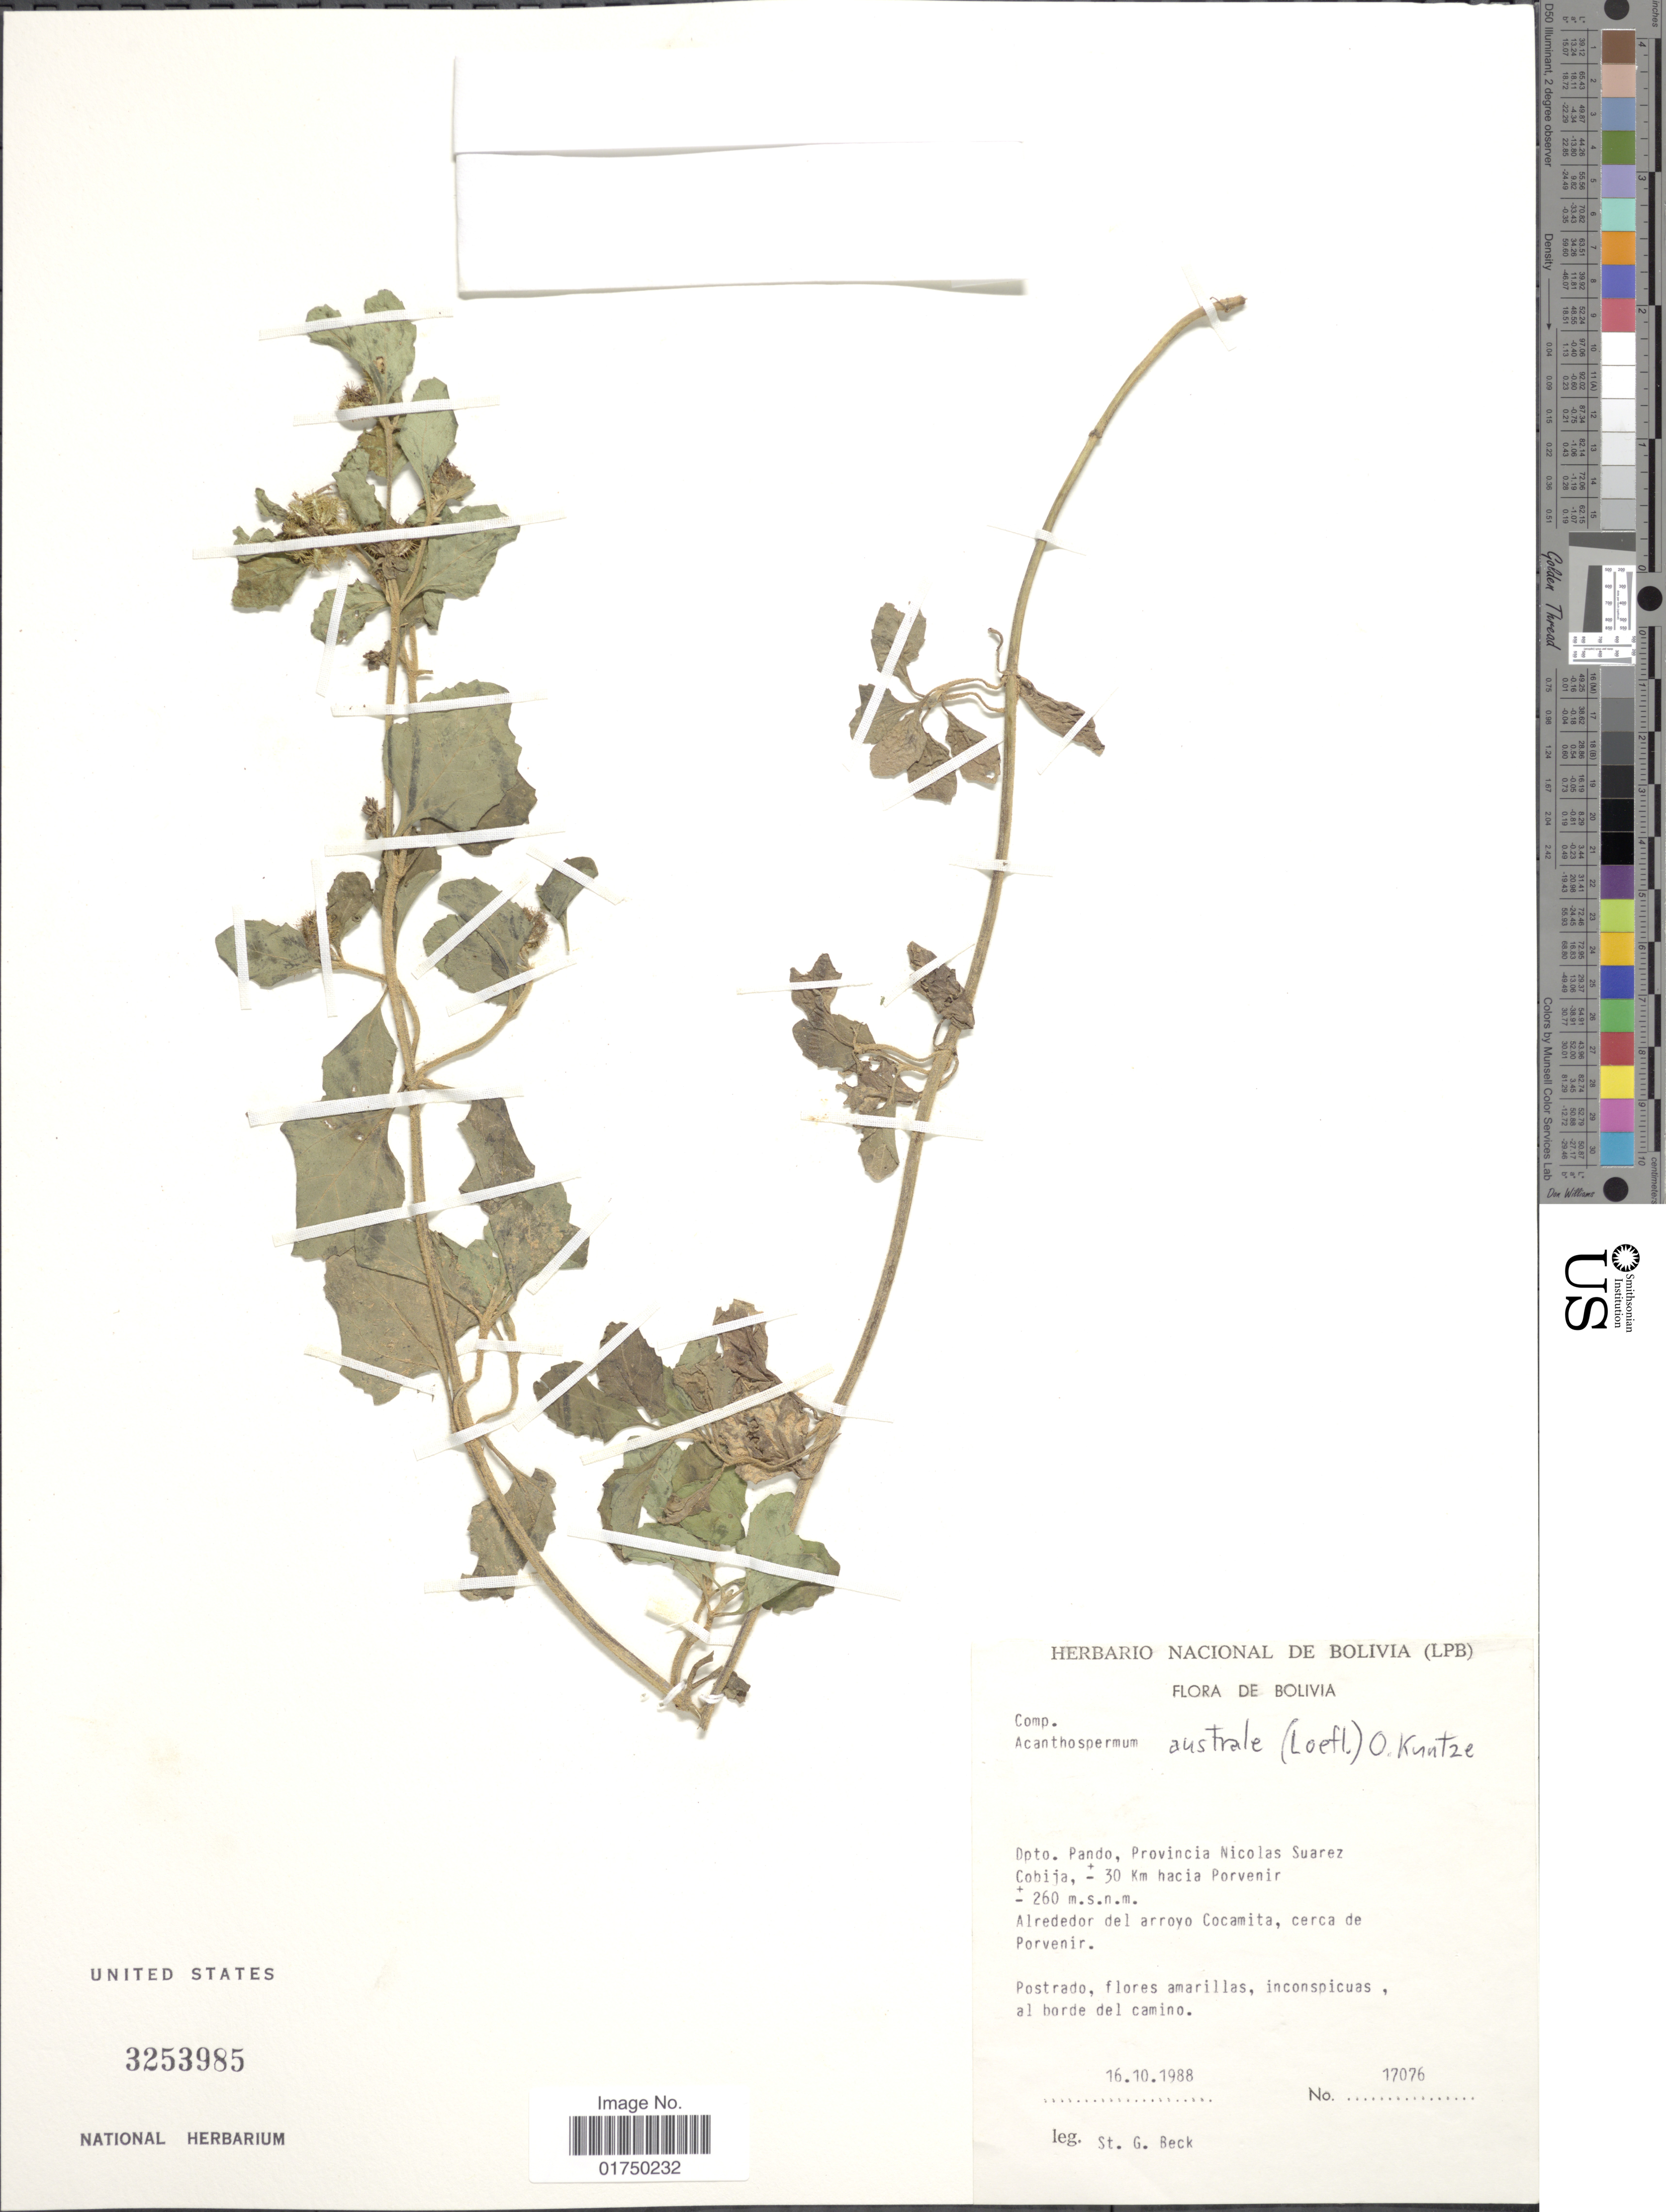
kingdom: Plantae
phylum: Tracheophyta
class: Magnoliopsida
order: Asterales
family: Asteraceae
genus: Acanthospermum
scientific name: Acanthospermum australe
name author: (Loefl.) Kuntze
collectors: S. G. Beck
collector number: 17076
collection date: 1988-10-16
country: Bolivia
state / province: Pando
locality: Dpto. Pando, Provincia Nicolas Suarez. Cobija, ± 30 Km hacia Porvenir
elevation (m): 260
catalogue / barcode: US 3253985